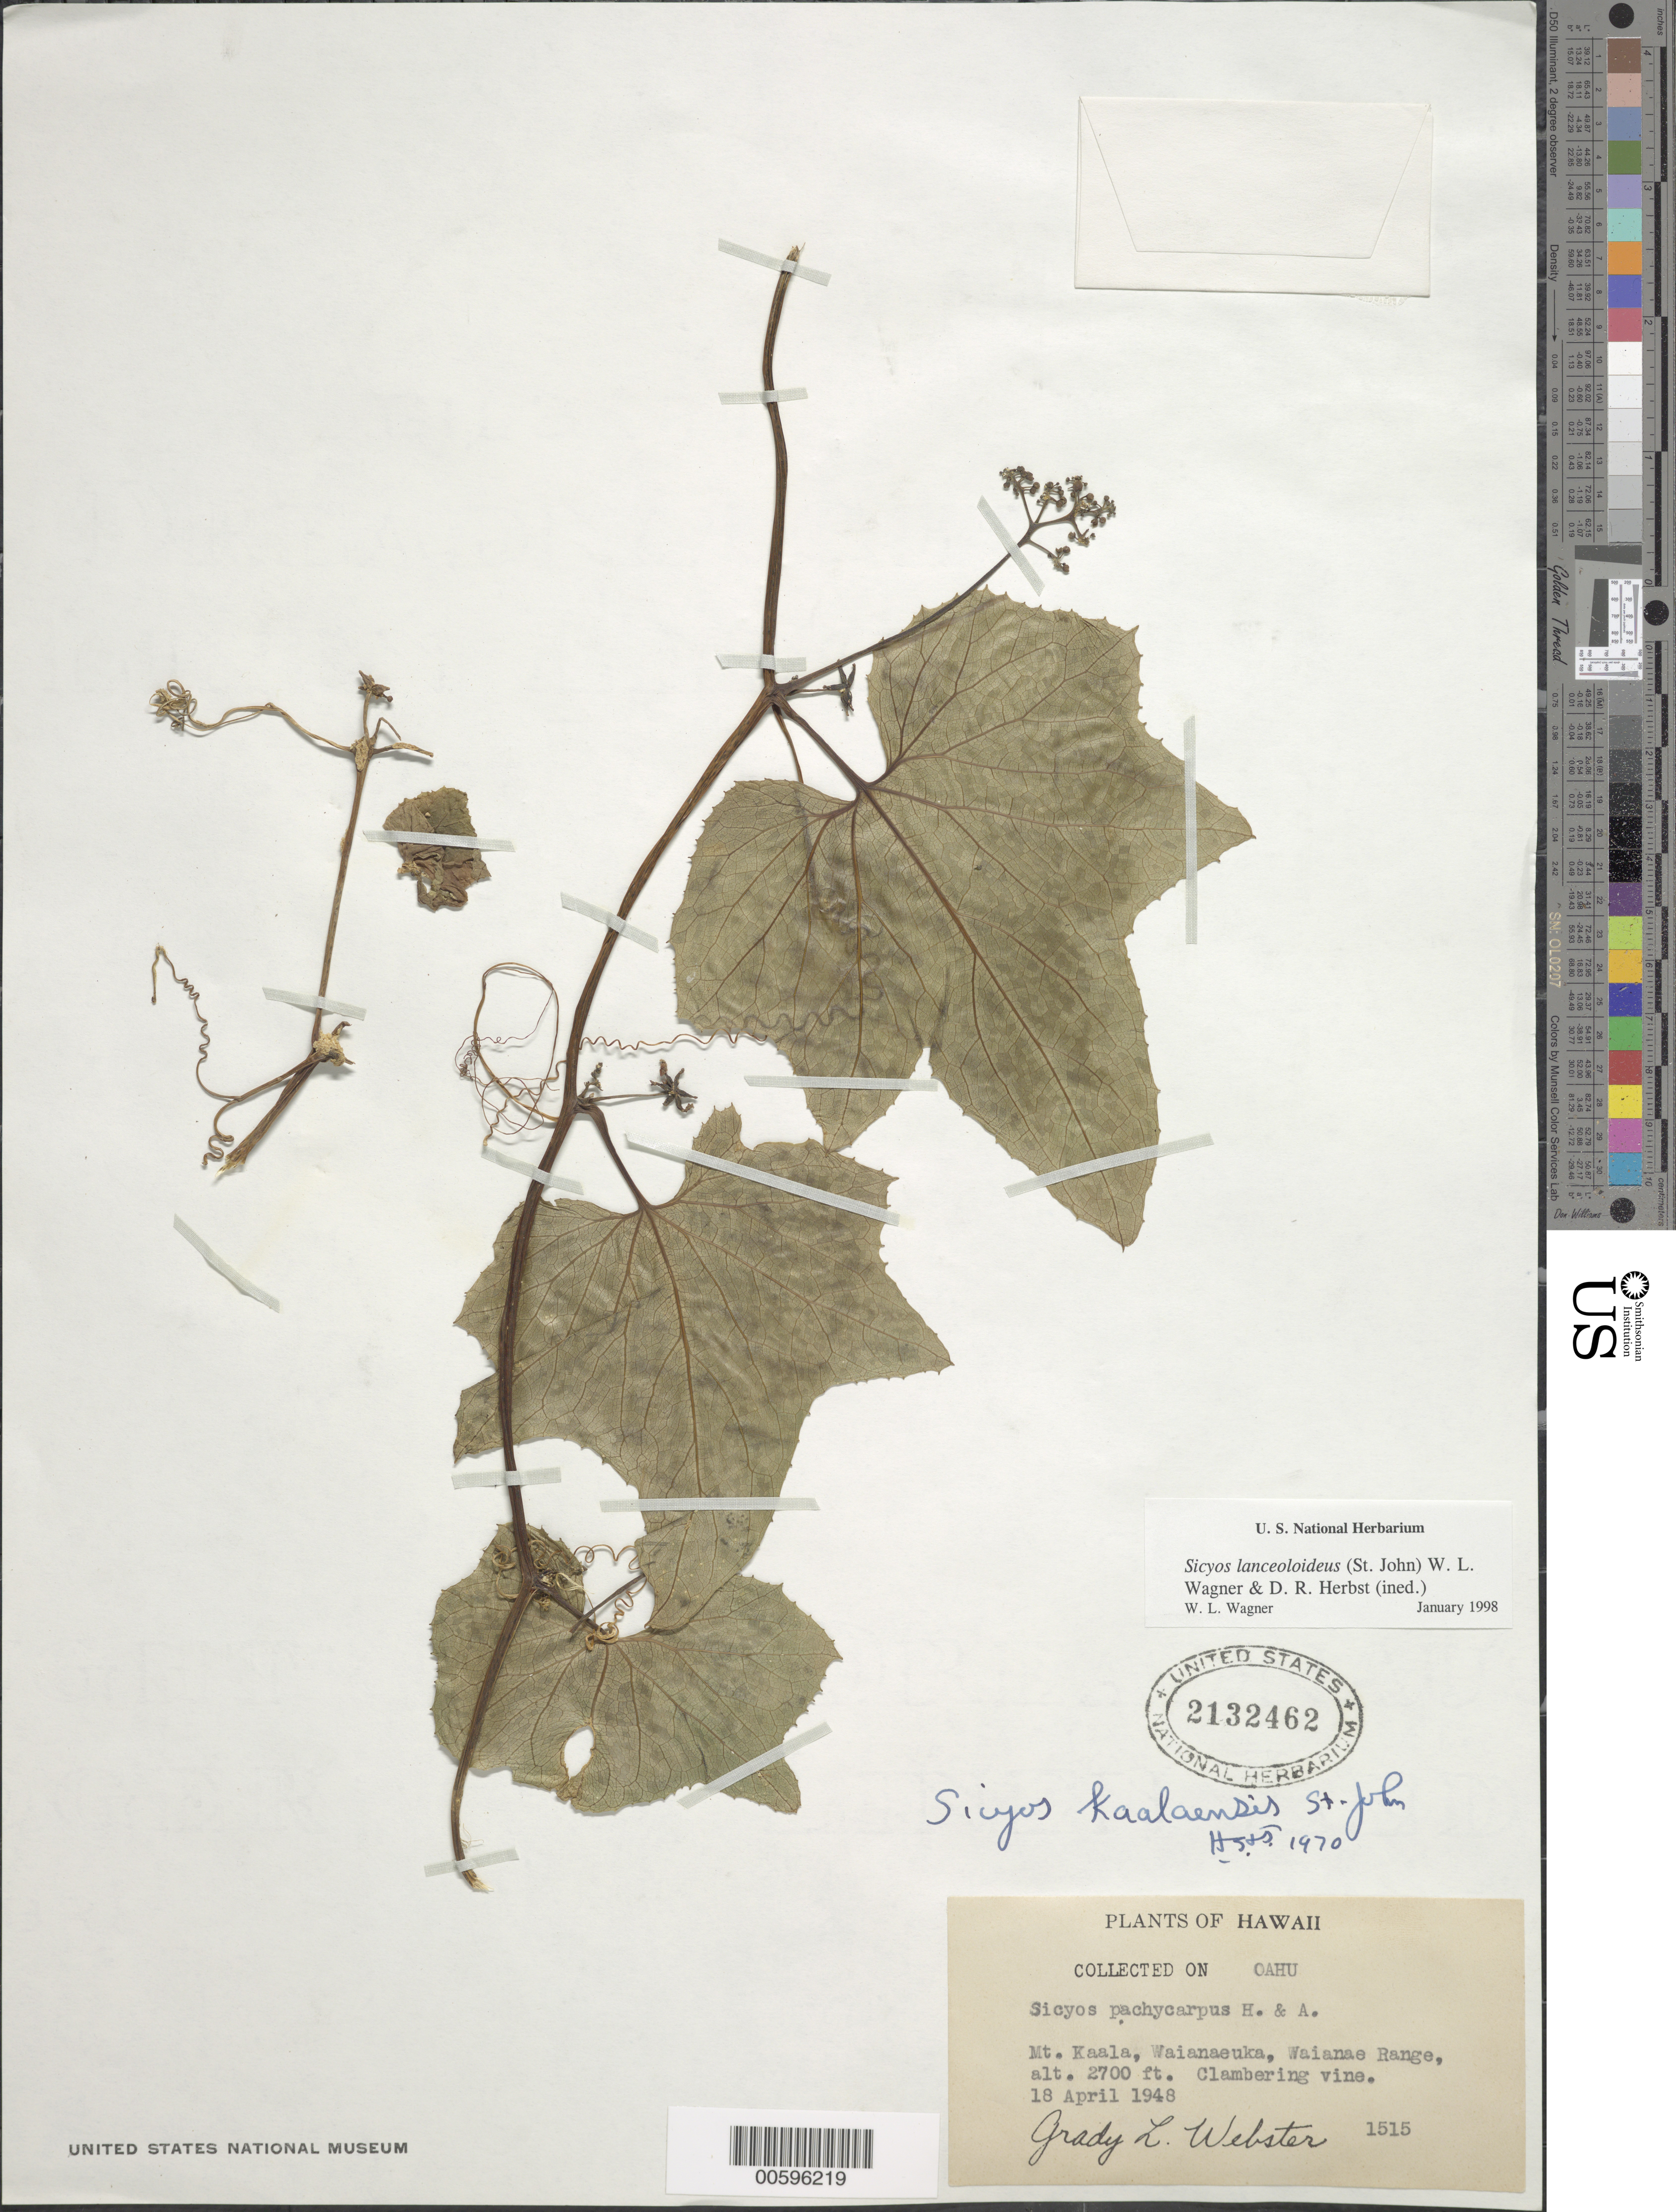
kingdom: Plantae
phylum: Tracheophyta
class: Magnoliopsida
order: Cucurbitales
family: Cucurbitaceae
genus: Sicyos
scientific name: Sicyos lanceoloideus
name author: (H. St. John) W.L. Wagner & D.R. Herbst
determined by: Wagner, W. L., (BOT), Smithsonian Institution - National Museum of Natural History (UNITED STATES)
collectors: G. L. Webster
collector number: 1515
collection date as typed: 18 Apr 1948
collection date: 1948-04-18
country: United States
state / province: Hawaii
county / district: Honolulu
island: Oahu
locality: Mt Kaala, Waianaeuka, Waianae Range.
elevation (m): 823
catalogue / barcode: US 2132462